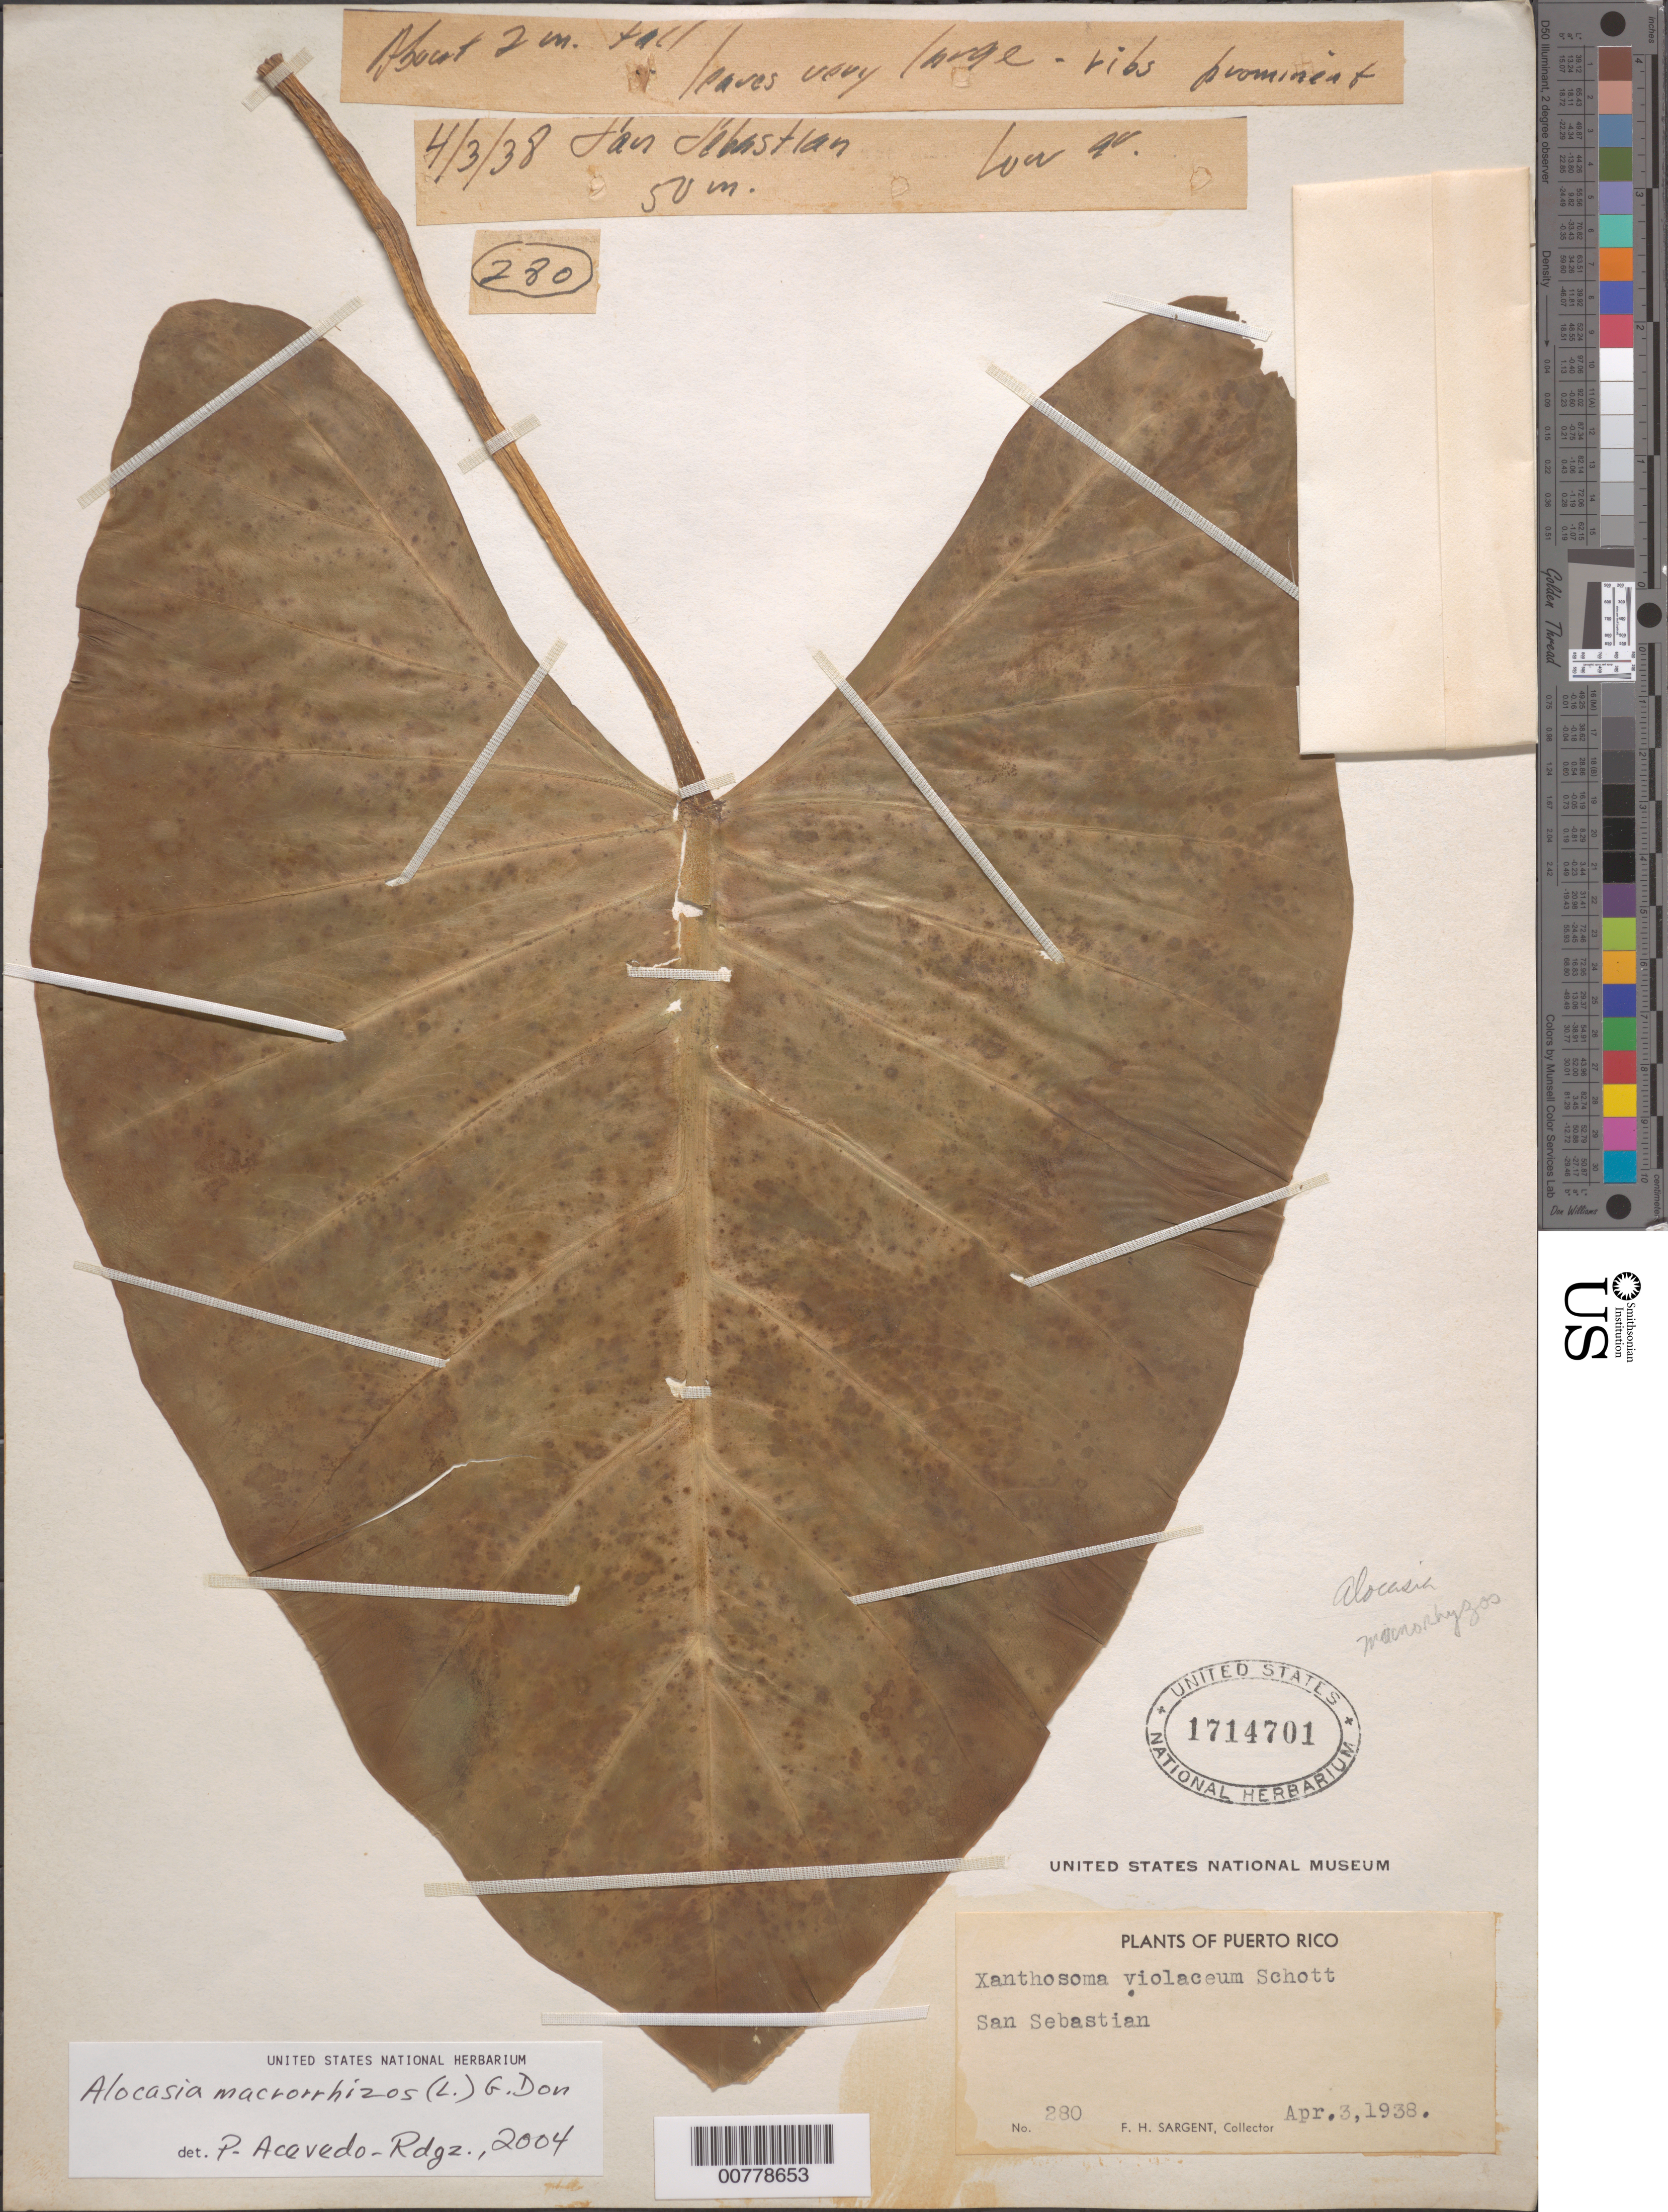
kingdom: Plantae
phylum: Tracheophyta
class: Liliopsida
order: Alismatales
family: Araceae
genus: Alocasia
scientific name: Alocasia macrorrhizos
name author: (L.) G. Don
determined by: Acevedo-Rodríguez, P., (BOT), Smithsonian Institution - National Museum of Natural History (UNITED STATES)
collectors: F. H. Sargent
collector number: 280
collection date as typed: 03 Apr 1938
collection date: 1938-04-03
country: Puerto Rico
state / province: San Sebastián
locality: San Sebastian.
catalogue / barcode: US 1714701